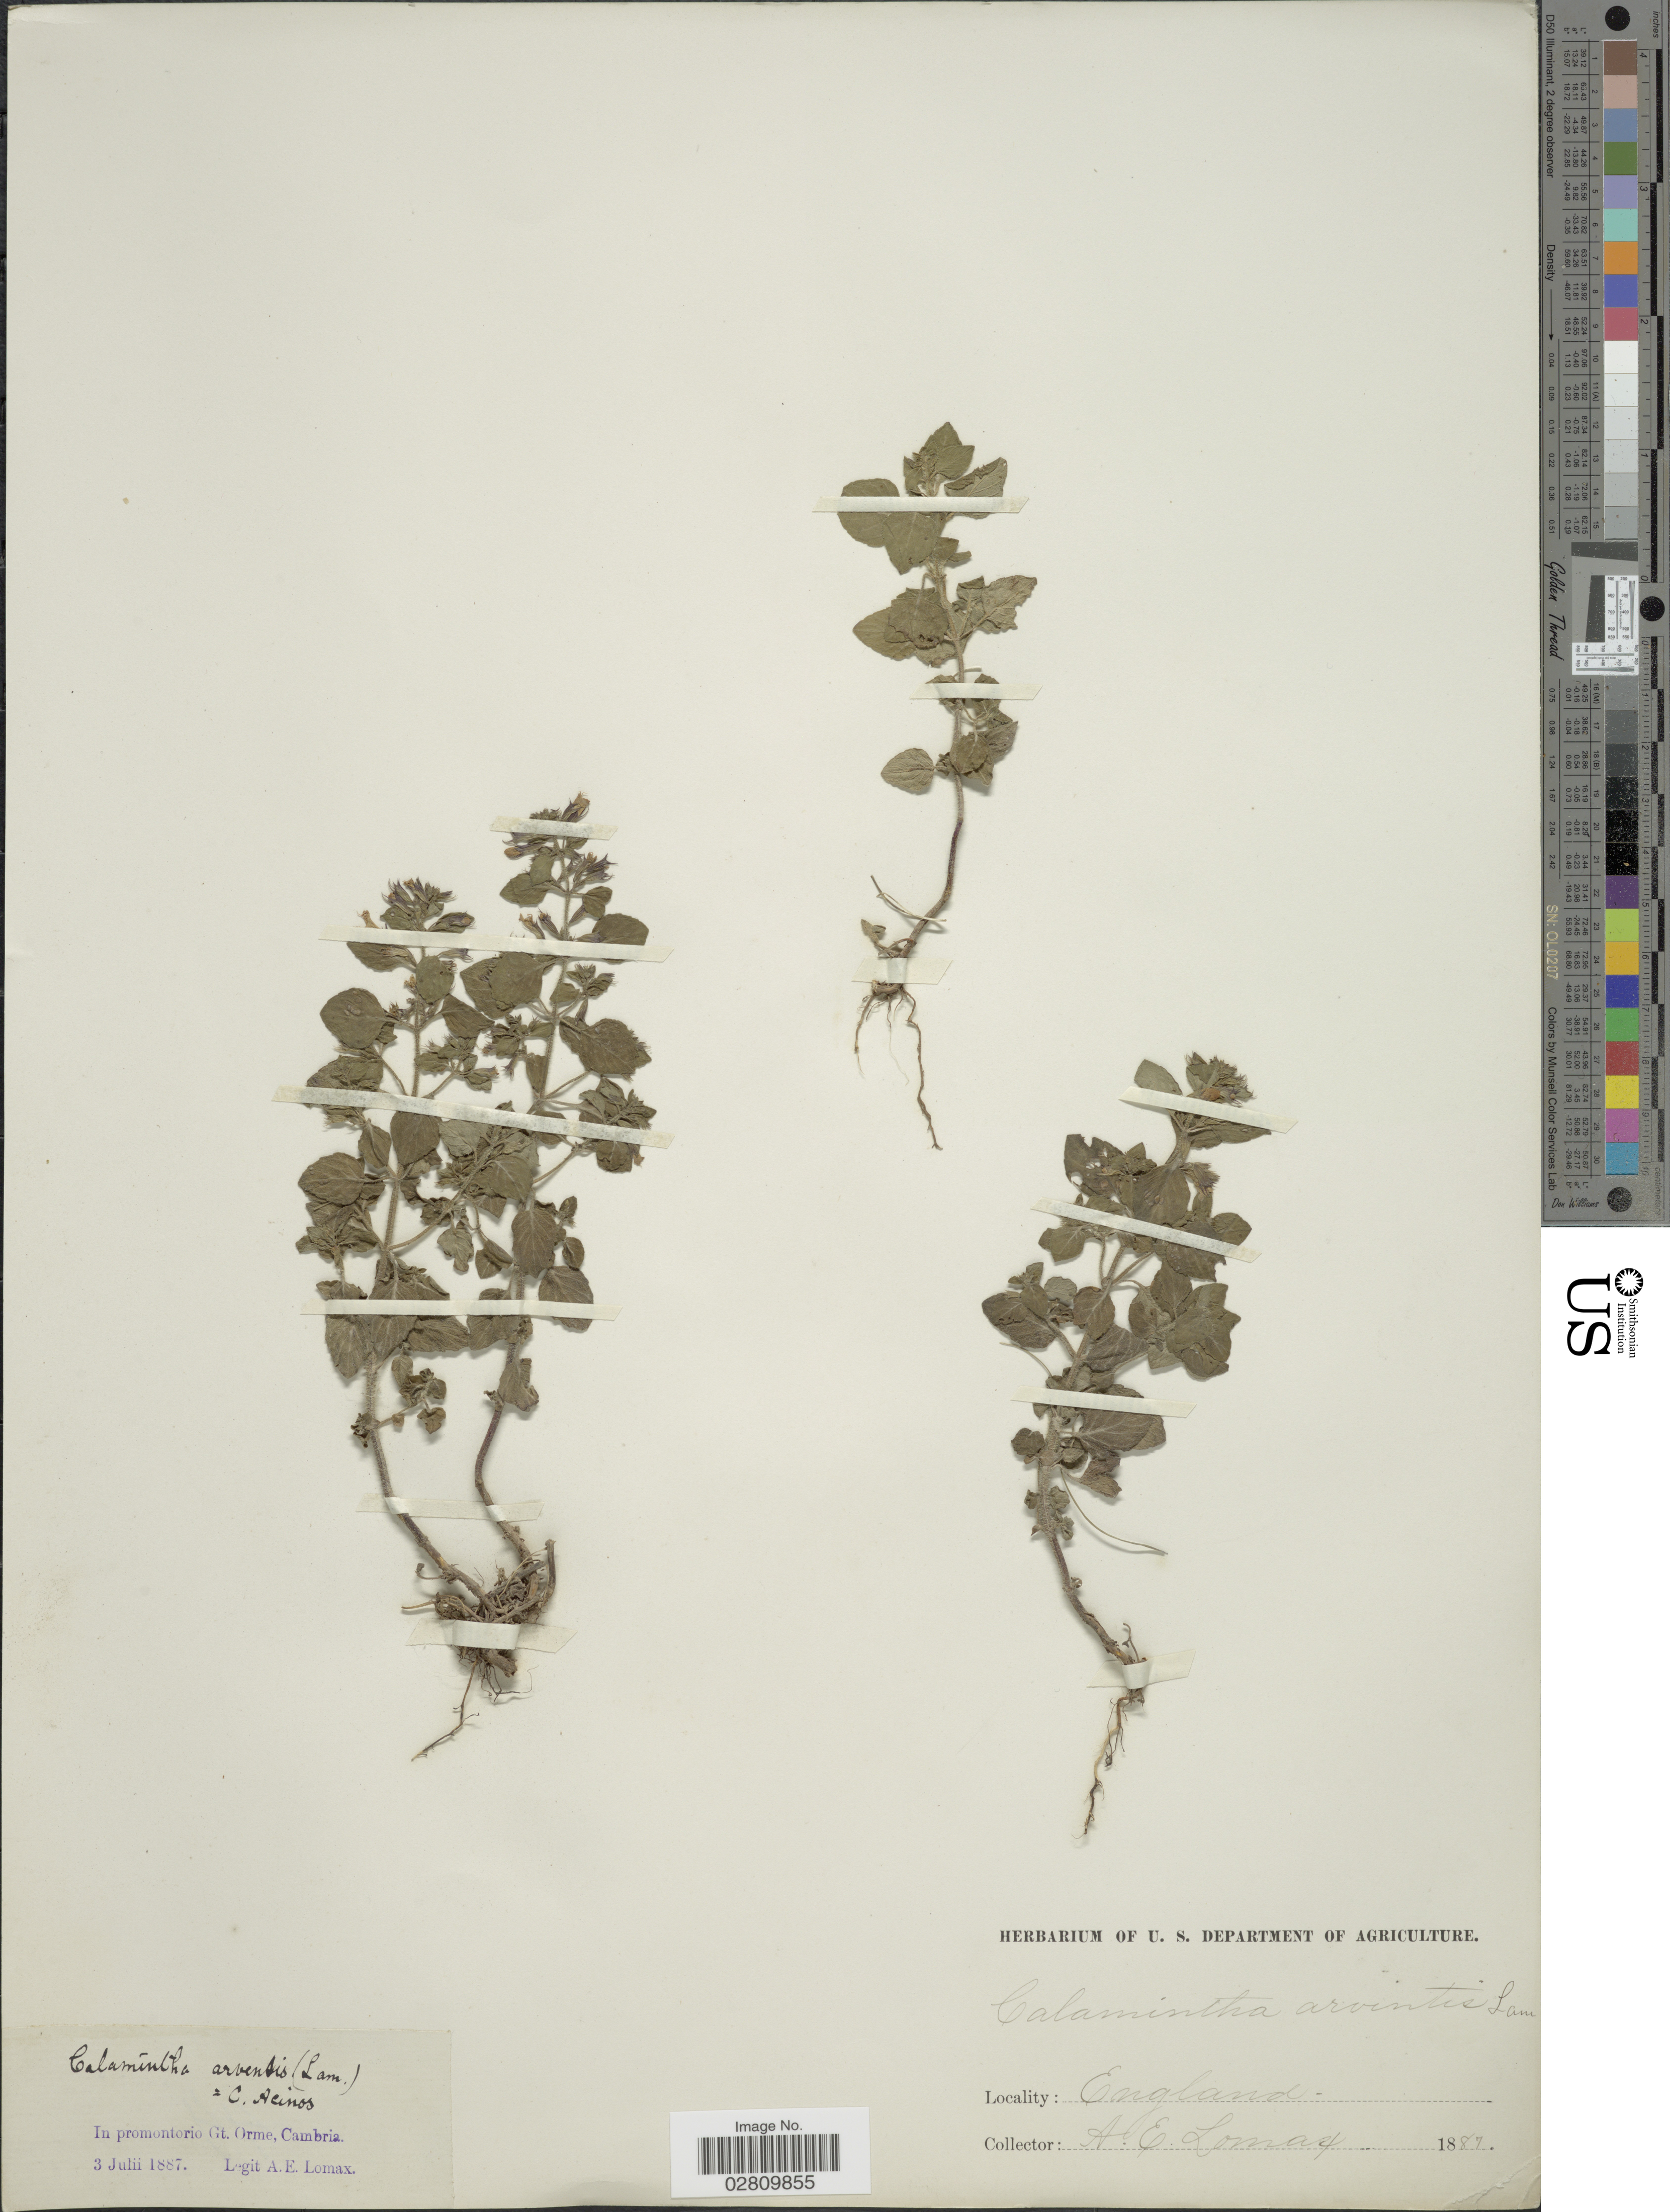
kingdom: Plantae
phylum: Tracheophyta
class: Magnoliopsida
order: Lamiales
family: Lamiaceae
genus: Calamintha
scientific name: Calamintha arvensis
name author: Lam.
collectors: A. Lomax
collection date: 1887-07-03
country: United Kingdom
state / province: England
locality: In promontorio Gt. Orme, Cambria.